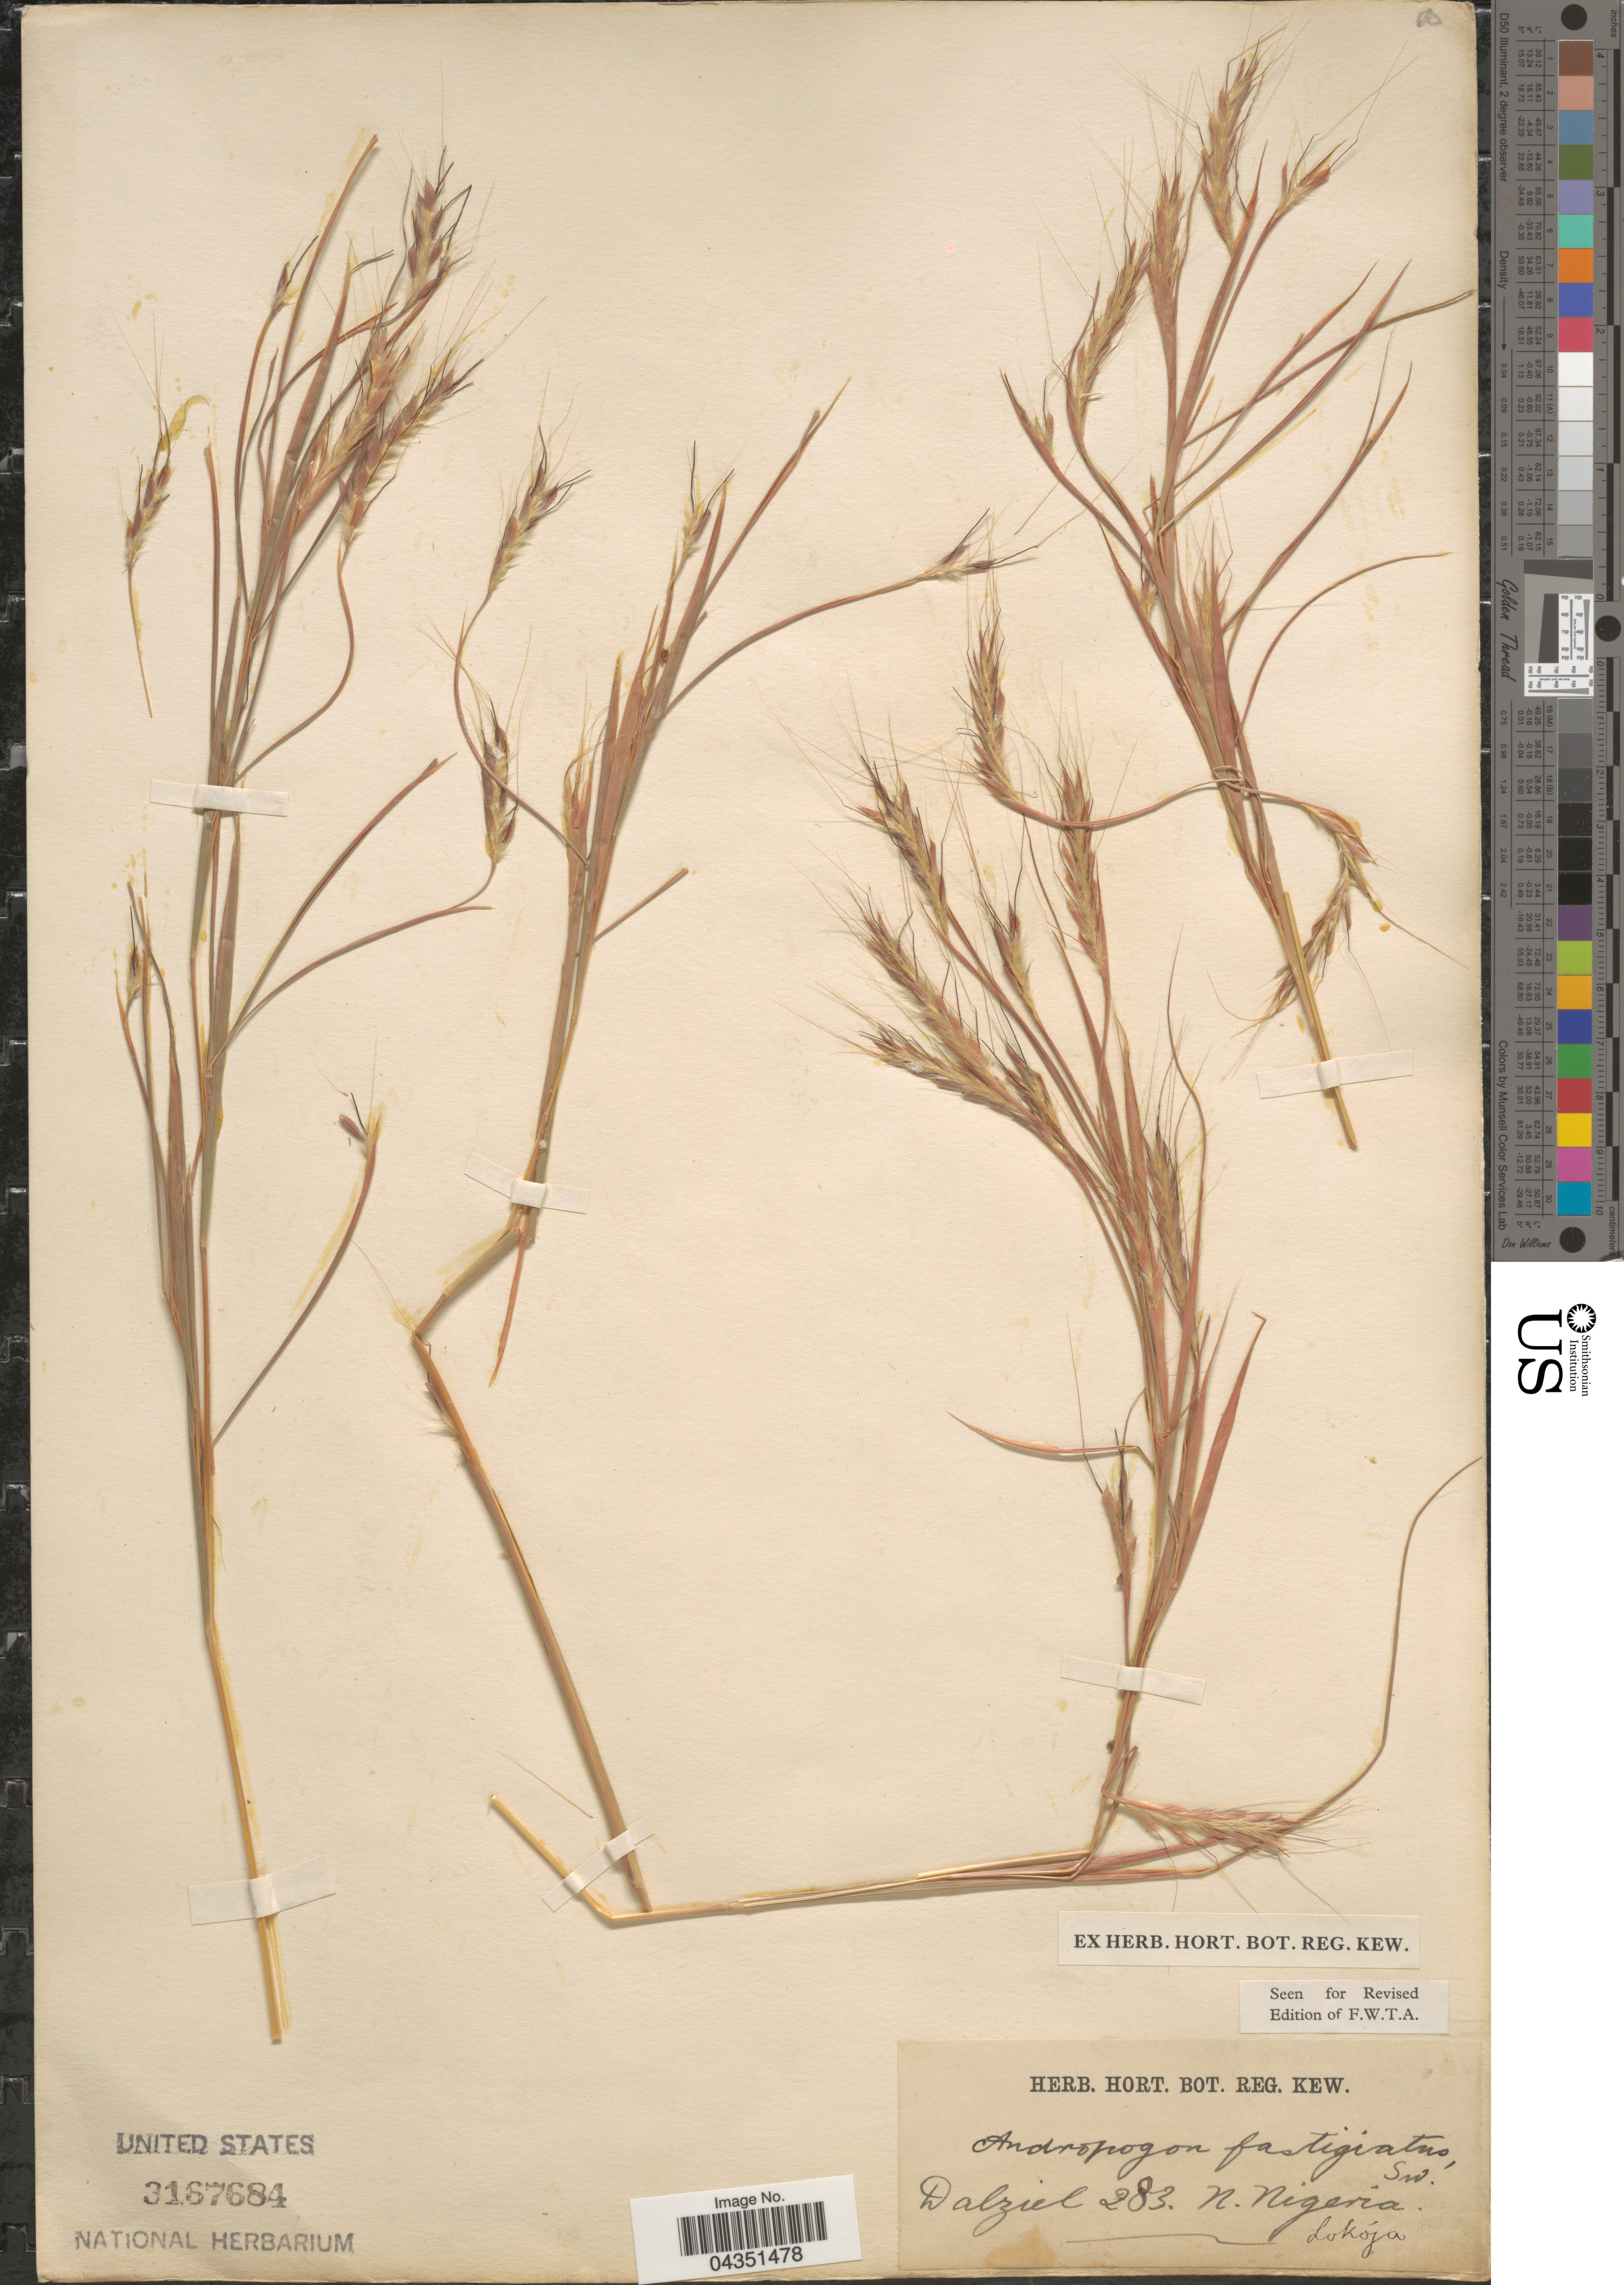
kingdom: Plantae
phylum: Tracheophyta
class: Liliopsida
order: Poales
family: Poaceae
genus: Diectomis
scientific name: Diectomis fastigiata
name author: (Sw.) P. Beauv.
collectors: J. Dalziel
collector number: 283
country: Nigeria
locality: N. Nigeria. Lokoja.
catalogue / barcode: US 3167684